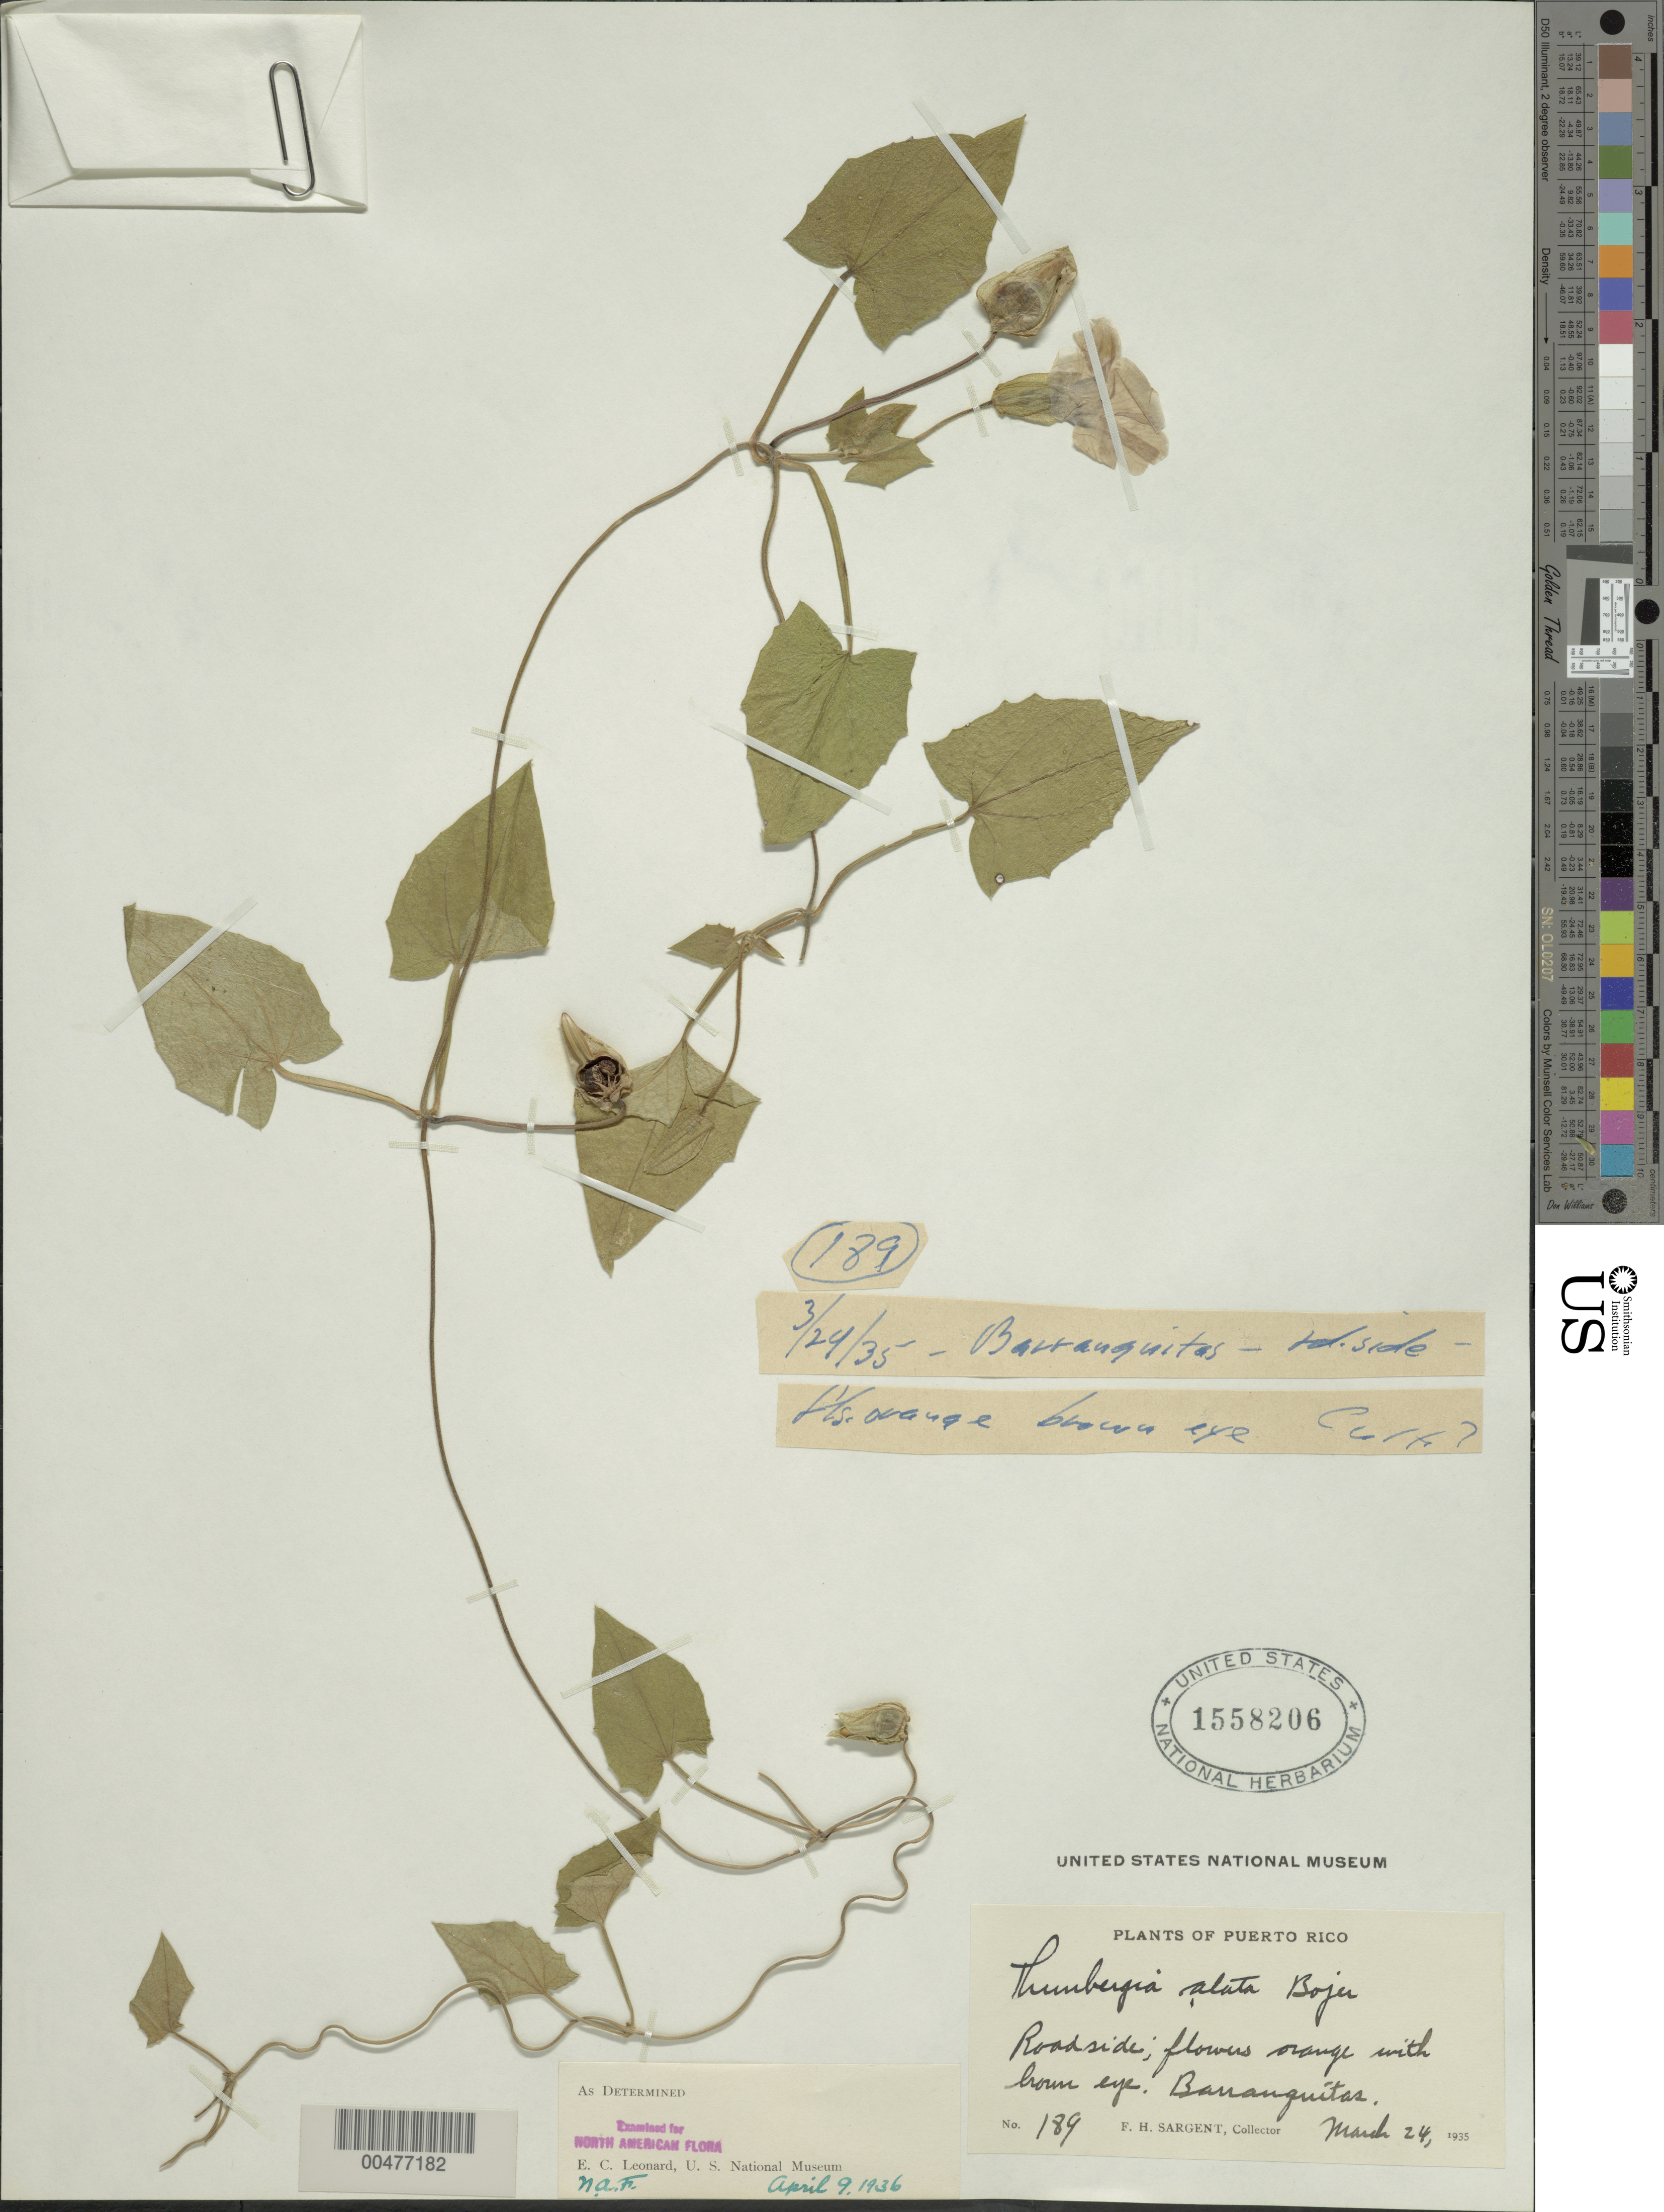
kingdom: Plantae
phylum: Tracheophyta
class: Magnoliopsida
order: Lamiales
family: Acanthaceae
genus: Thunbergia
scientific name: Thunbergia alata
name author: Bojer ex Sims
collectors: F. H. Sargent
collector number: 189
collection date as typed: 24 Mar 1935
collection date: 1935-03-24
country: Puerto Rico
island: Greater Antilles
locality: Barranquitas. Roadside.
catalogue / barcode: US 1558206